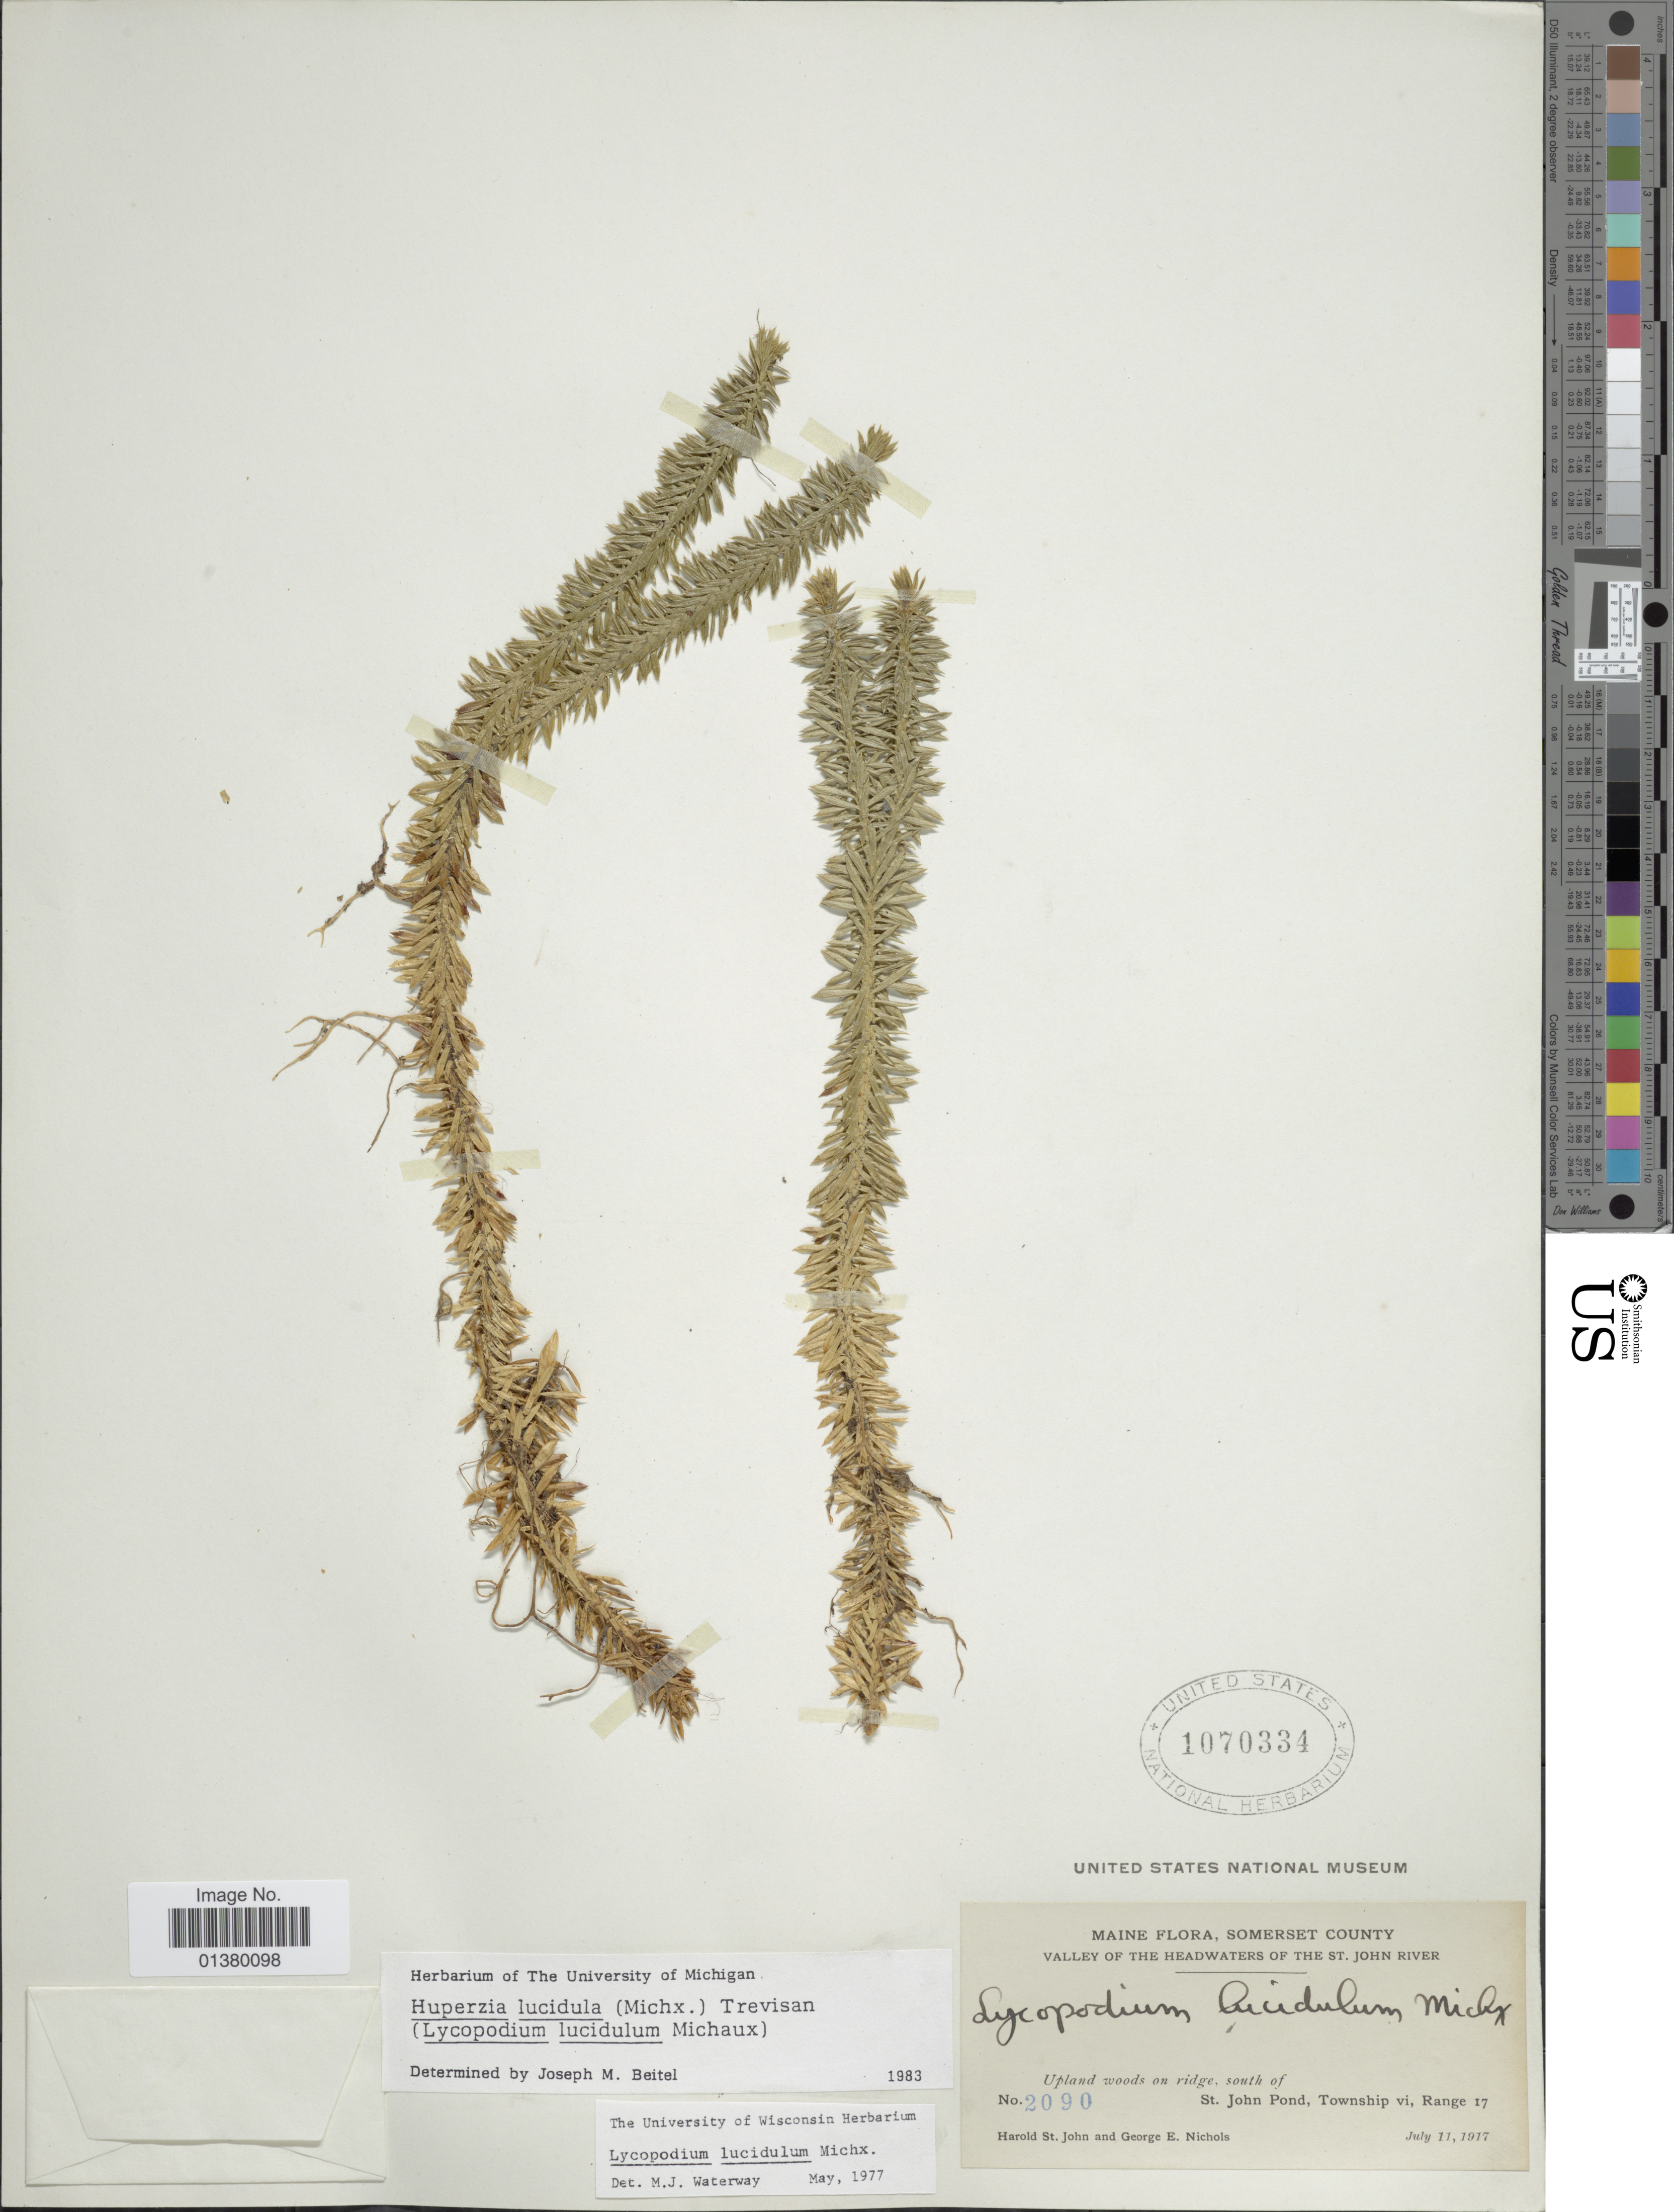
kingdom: Plantae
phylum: Tracheophyta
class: Lycopodiopsida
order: Lycopodiales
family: Lycopodiaceae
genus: Huperzia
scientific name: Huperzia lucidula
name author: (Michx.) Trevis.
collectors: H. St. John & G. E. Nichols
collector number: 2090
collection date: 1917-07-11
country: United States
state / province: Maine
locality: Somerset County, valley of the Headwaters of St John River, Upland woods on ridge, south of St John Pond, Township vi, Range 17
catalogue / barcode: US 1070334